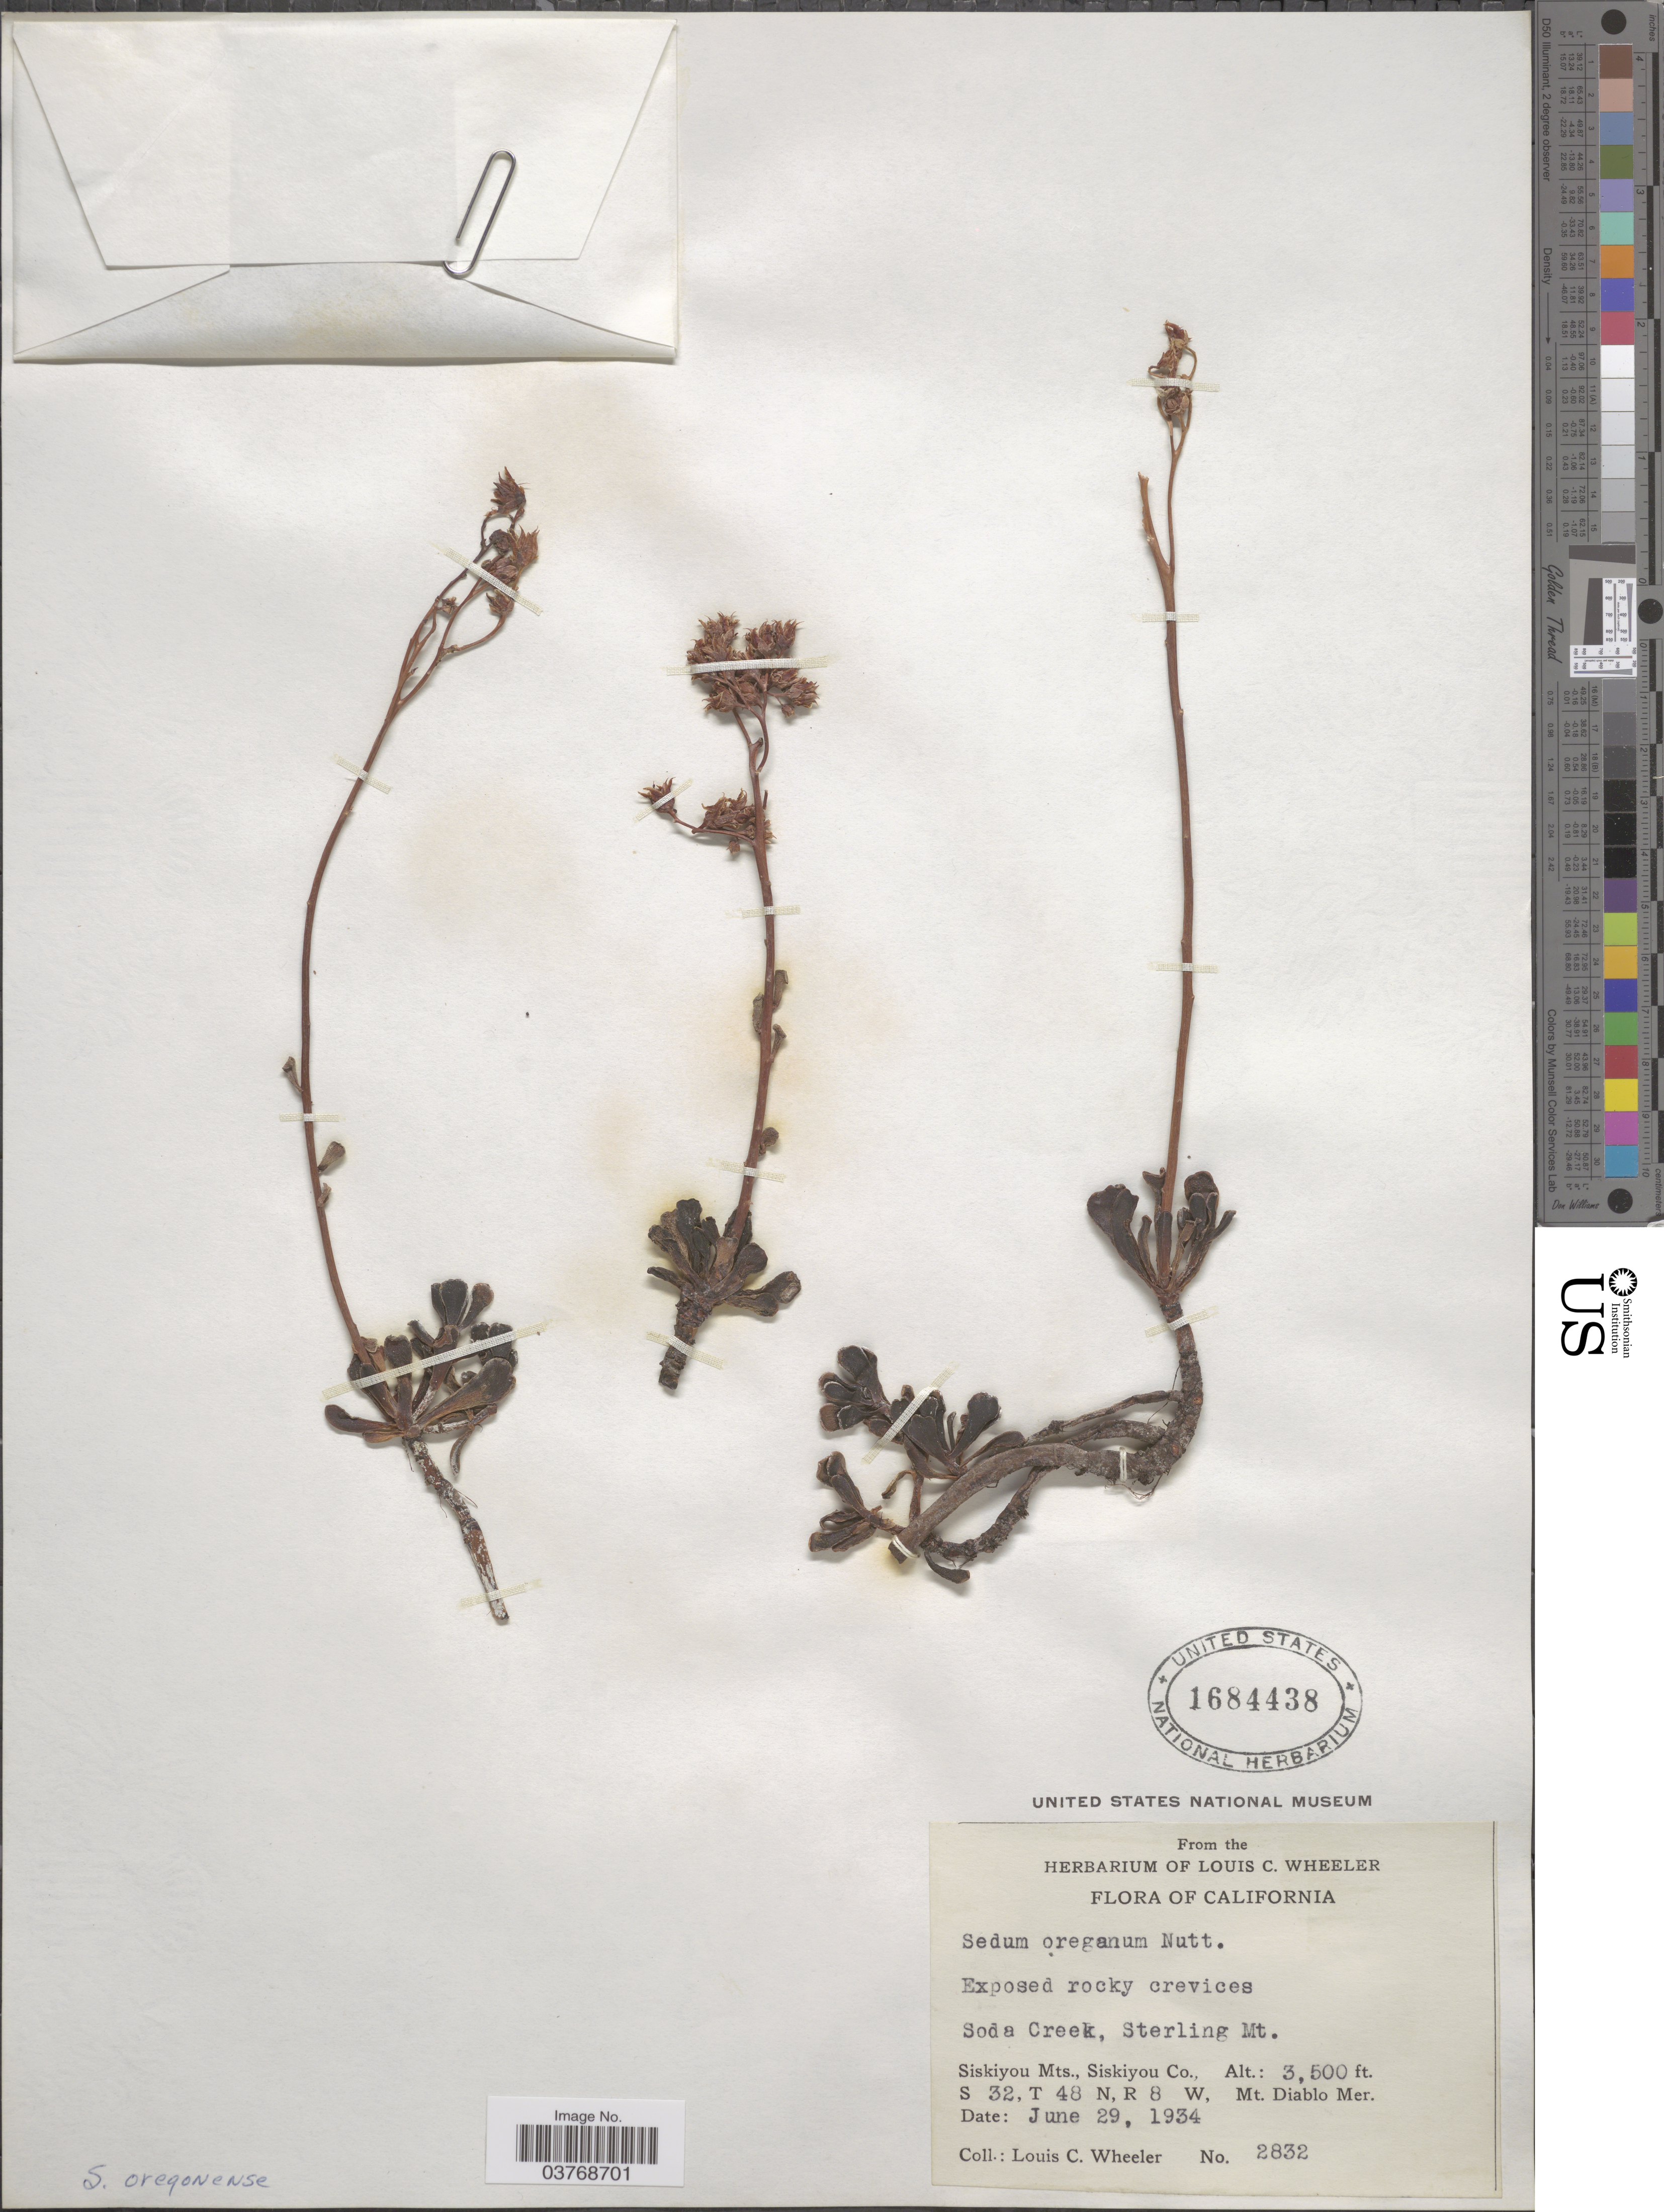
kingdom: Plantae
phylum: Tracheophyta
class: Magnoliopsida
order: Saxifragales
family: Crassulaceae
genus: Sedum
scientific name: Sedum oreganum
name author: Nutt.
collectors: L. C. Wheeler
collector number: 2832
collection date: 1934-06-29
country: United States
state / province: California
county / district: Siskiyou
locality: Soda Creek, Sterling Mt. Siskiyou Mts., Siskiyou Co. S 32, T 48 N, R 8 W, Mt. Diablo Mer.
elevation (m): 1067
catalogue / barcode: US 1684438